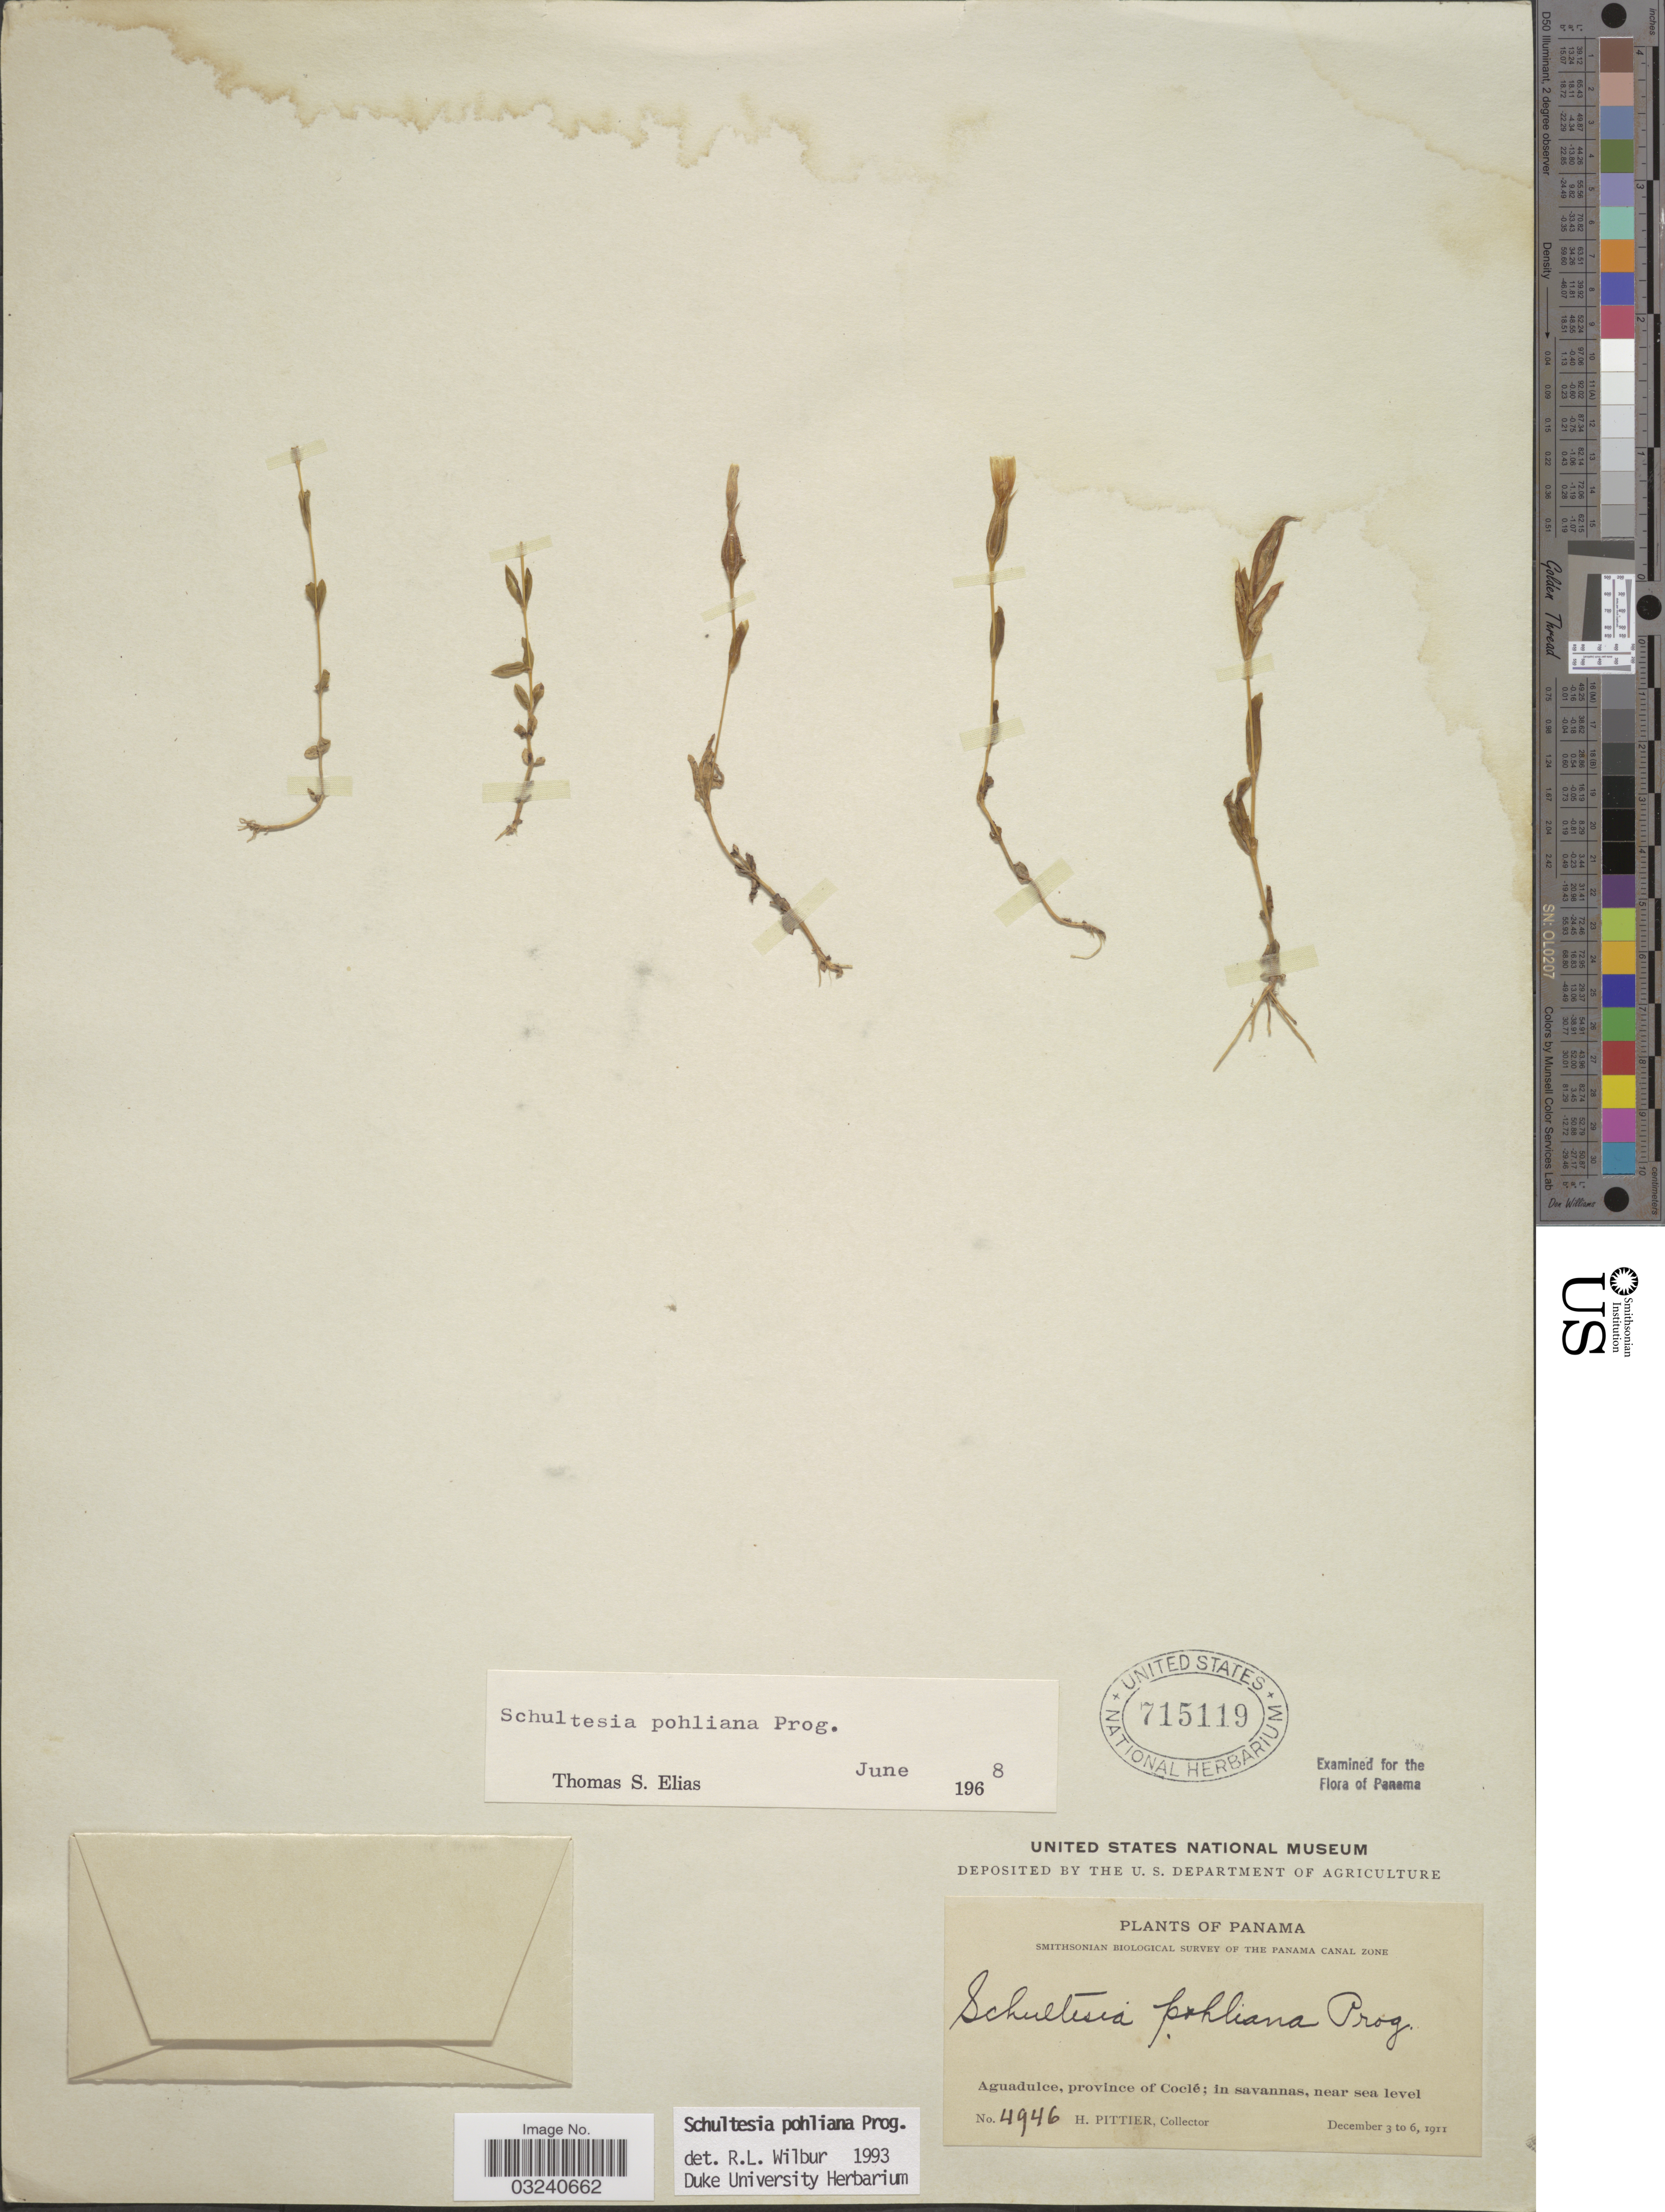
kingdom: Plantae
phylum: Tracheophyta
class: Magnoliopsida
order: Gentianales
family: Gentianaceae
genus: Schultesia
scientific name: Schultesia pohliana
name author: Progel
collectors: H. F. Pittier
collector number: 4946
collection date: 1911-12-03/1911-12-06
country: Panama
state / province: Coclé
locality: Aguadulce; in savannas.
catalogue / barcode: US 715119